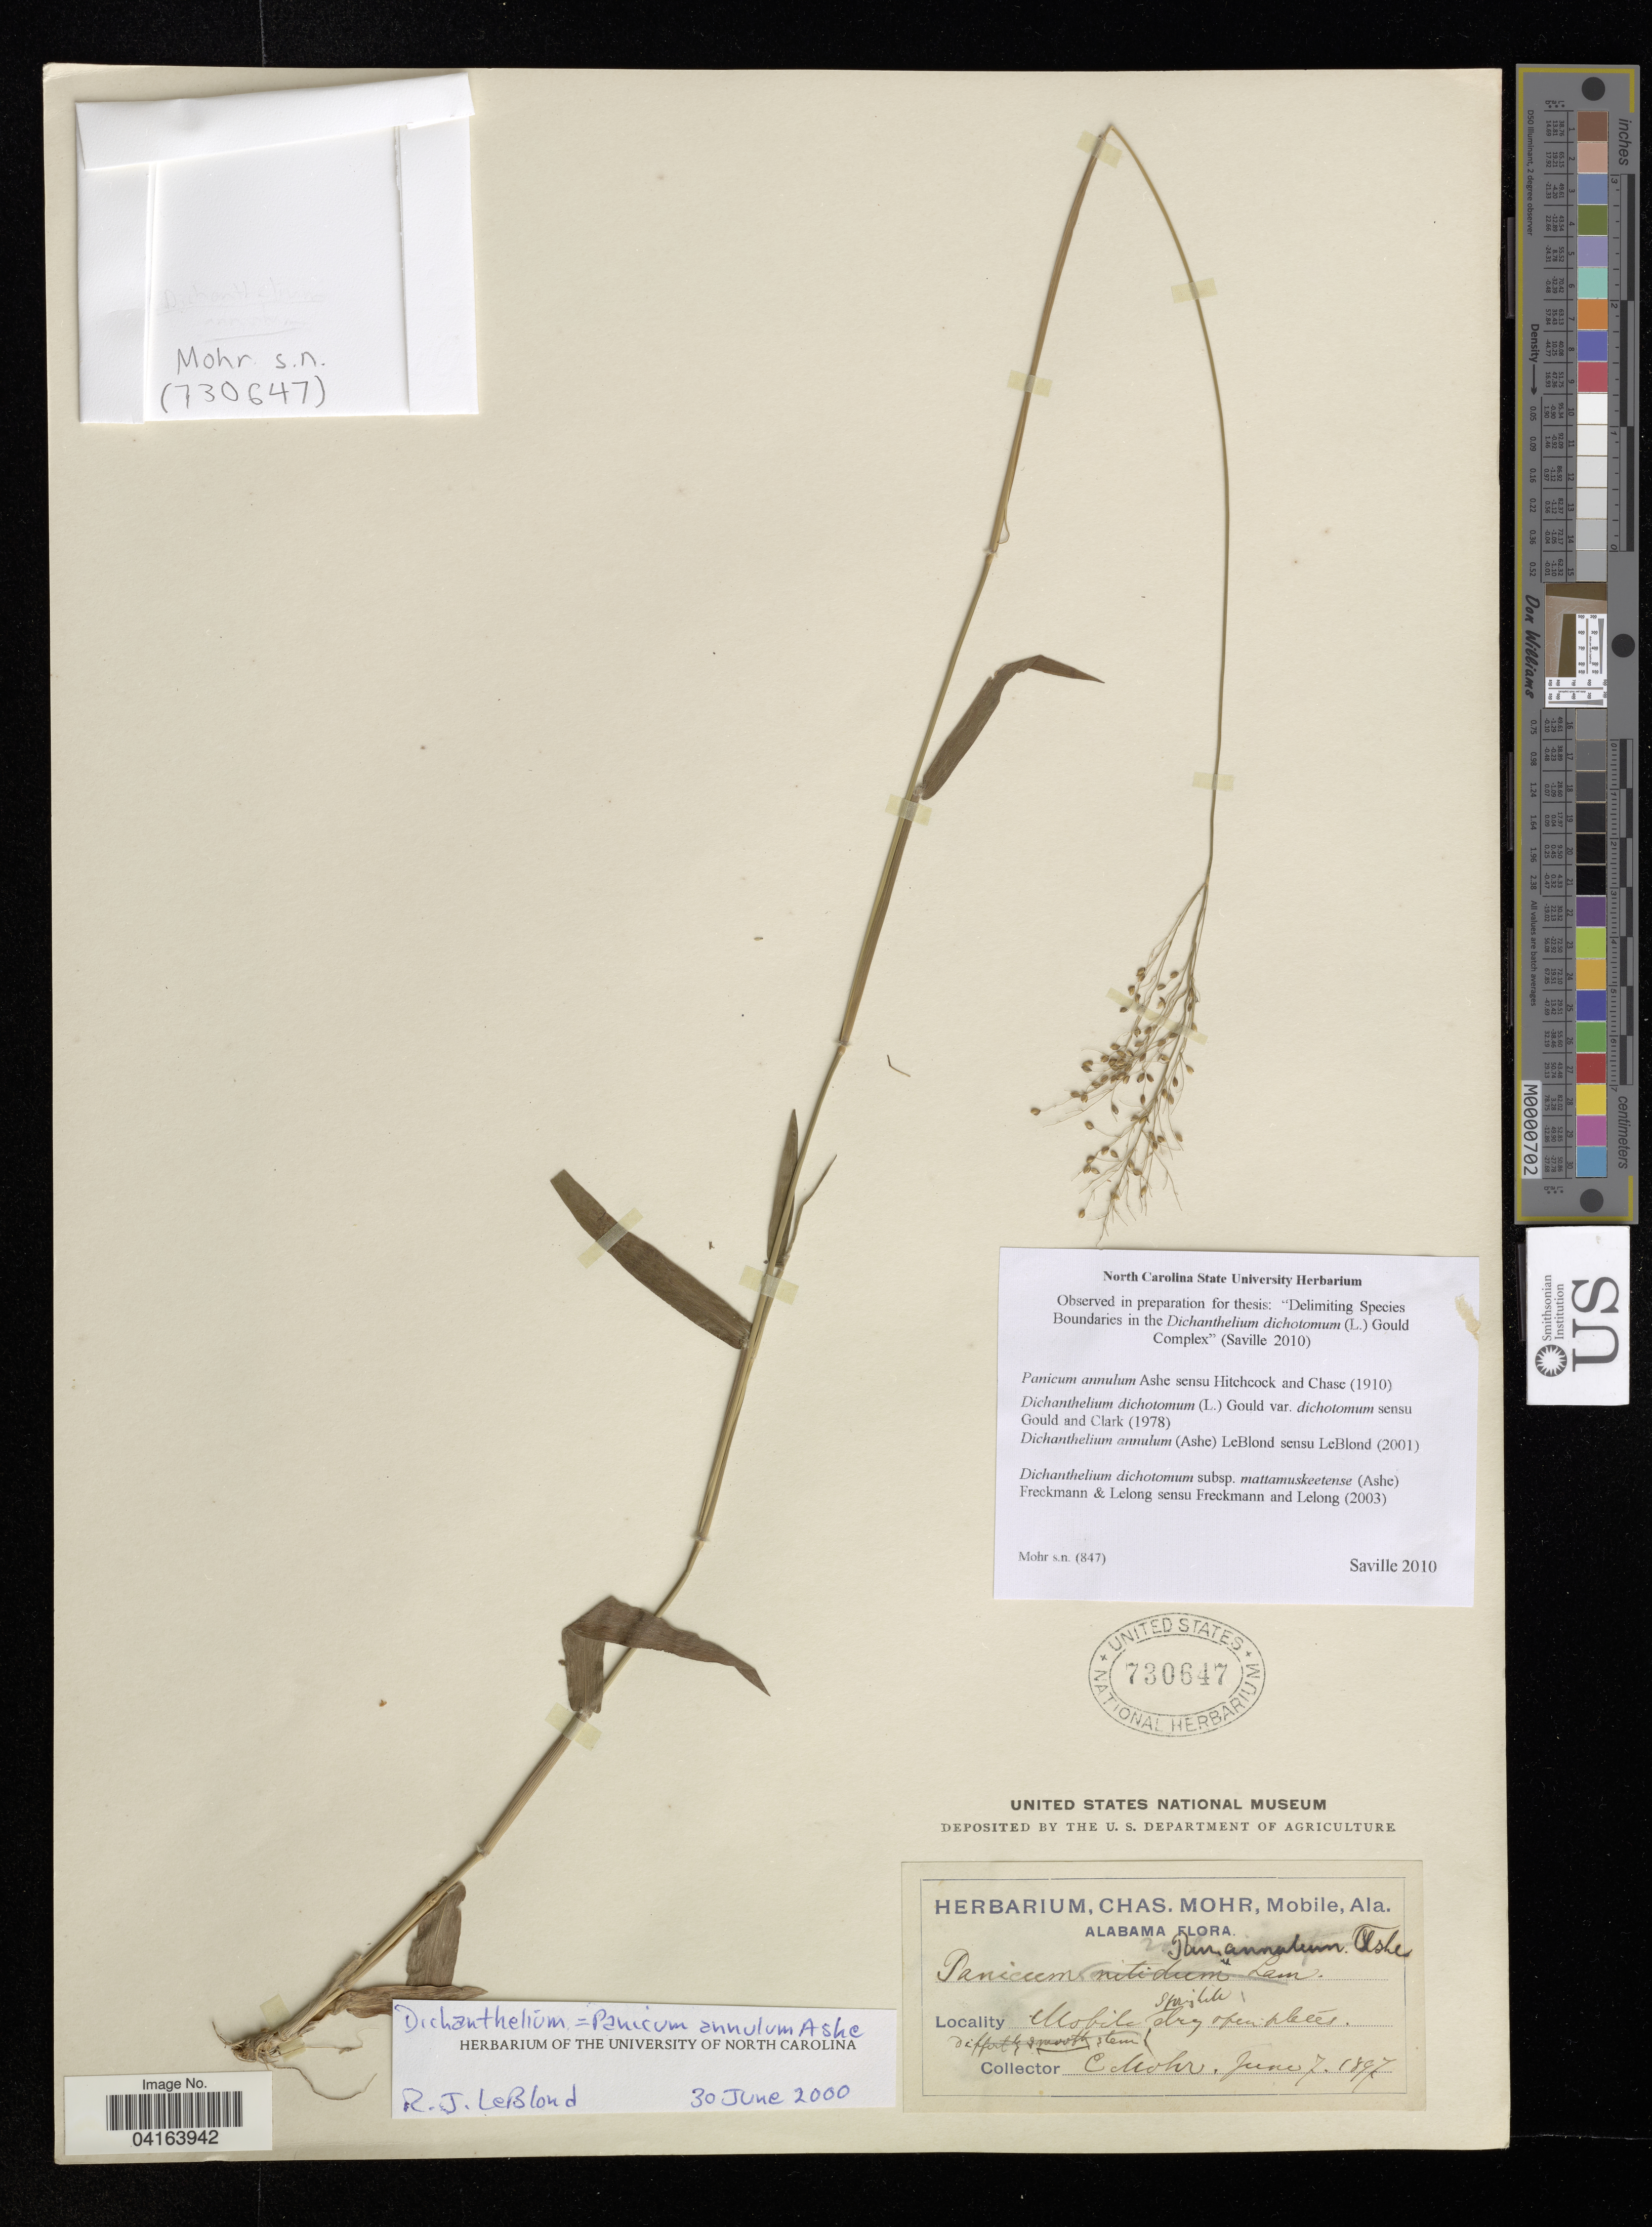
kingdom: Plantae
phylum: Tracheophyta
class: Liliopsida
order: Poales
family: Poaceae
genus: Dichanthelium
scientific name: Dichanthelium dichotomum subsp. mattamuskeetense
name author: (Ashe) Freckmann & Lelong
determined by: Saville, A. C., (NCSC), North Carolina State University (UNITED STATES)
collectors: C. Mohr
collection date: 1897-06-07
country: United States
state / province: Alabama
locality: Mobile.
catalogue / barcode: US 730647